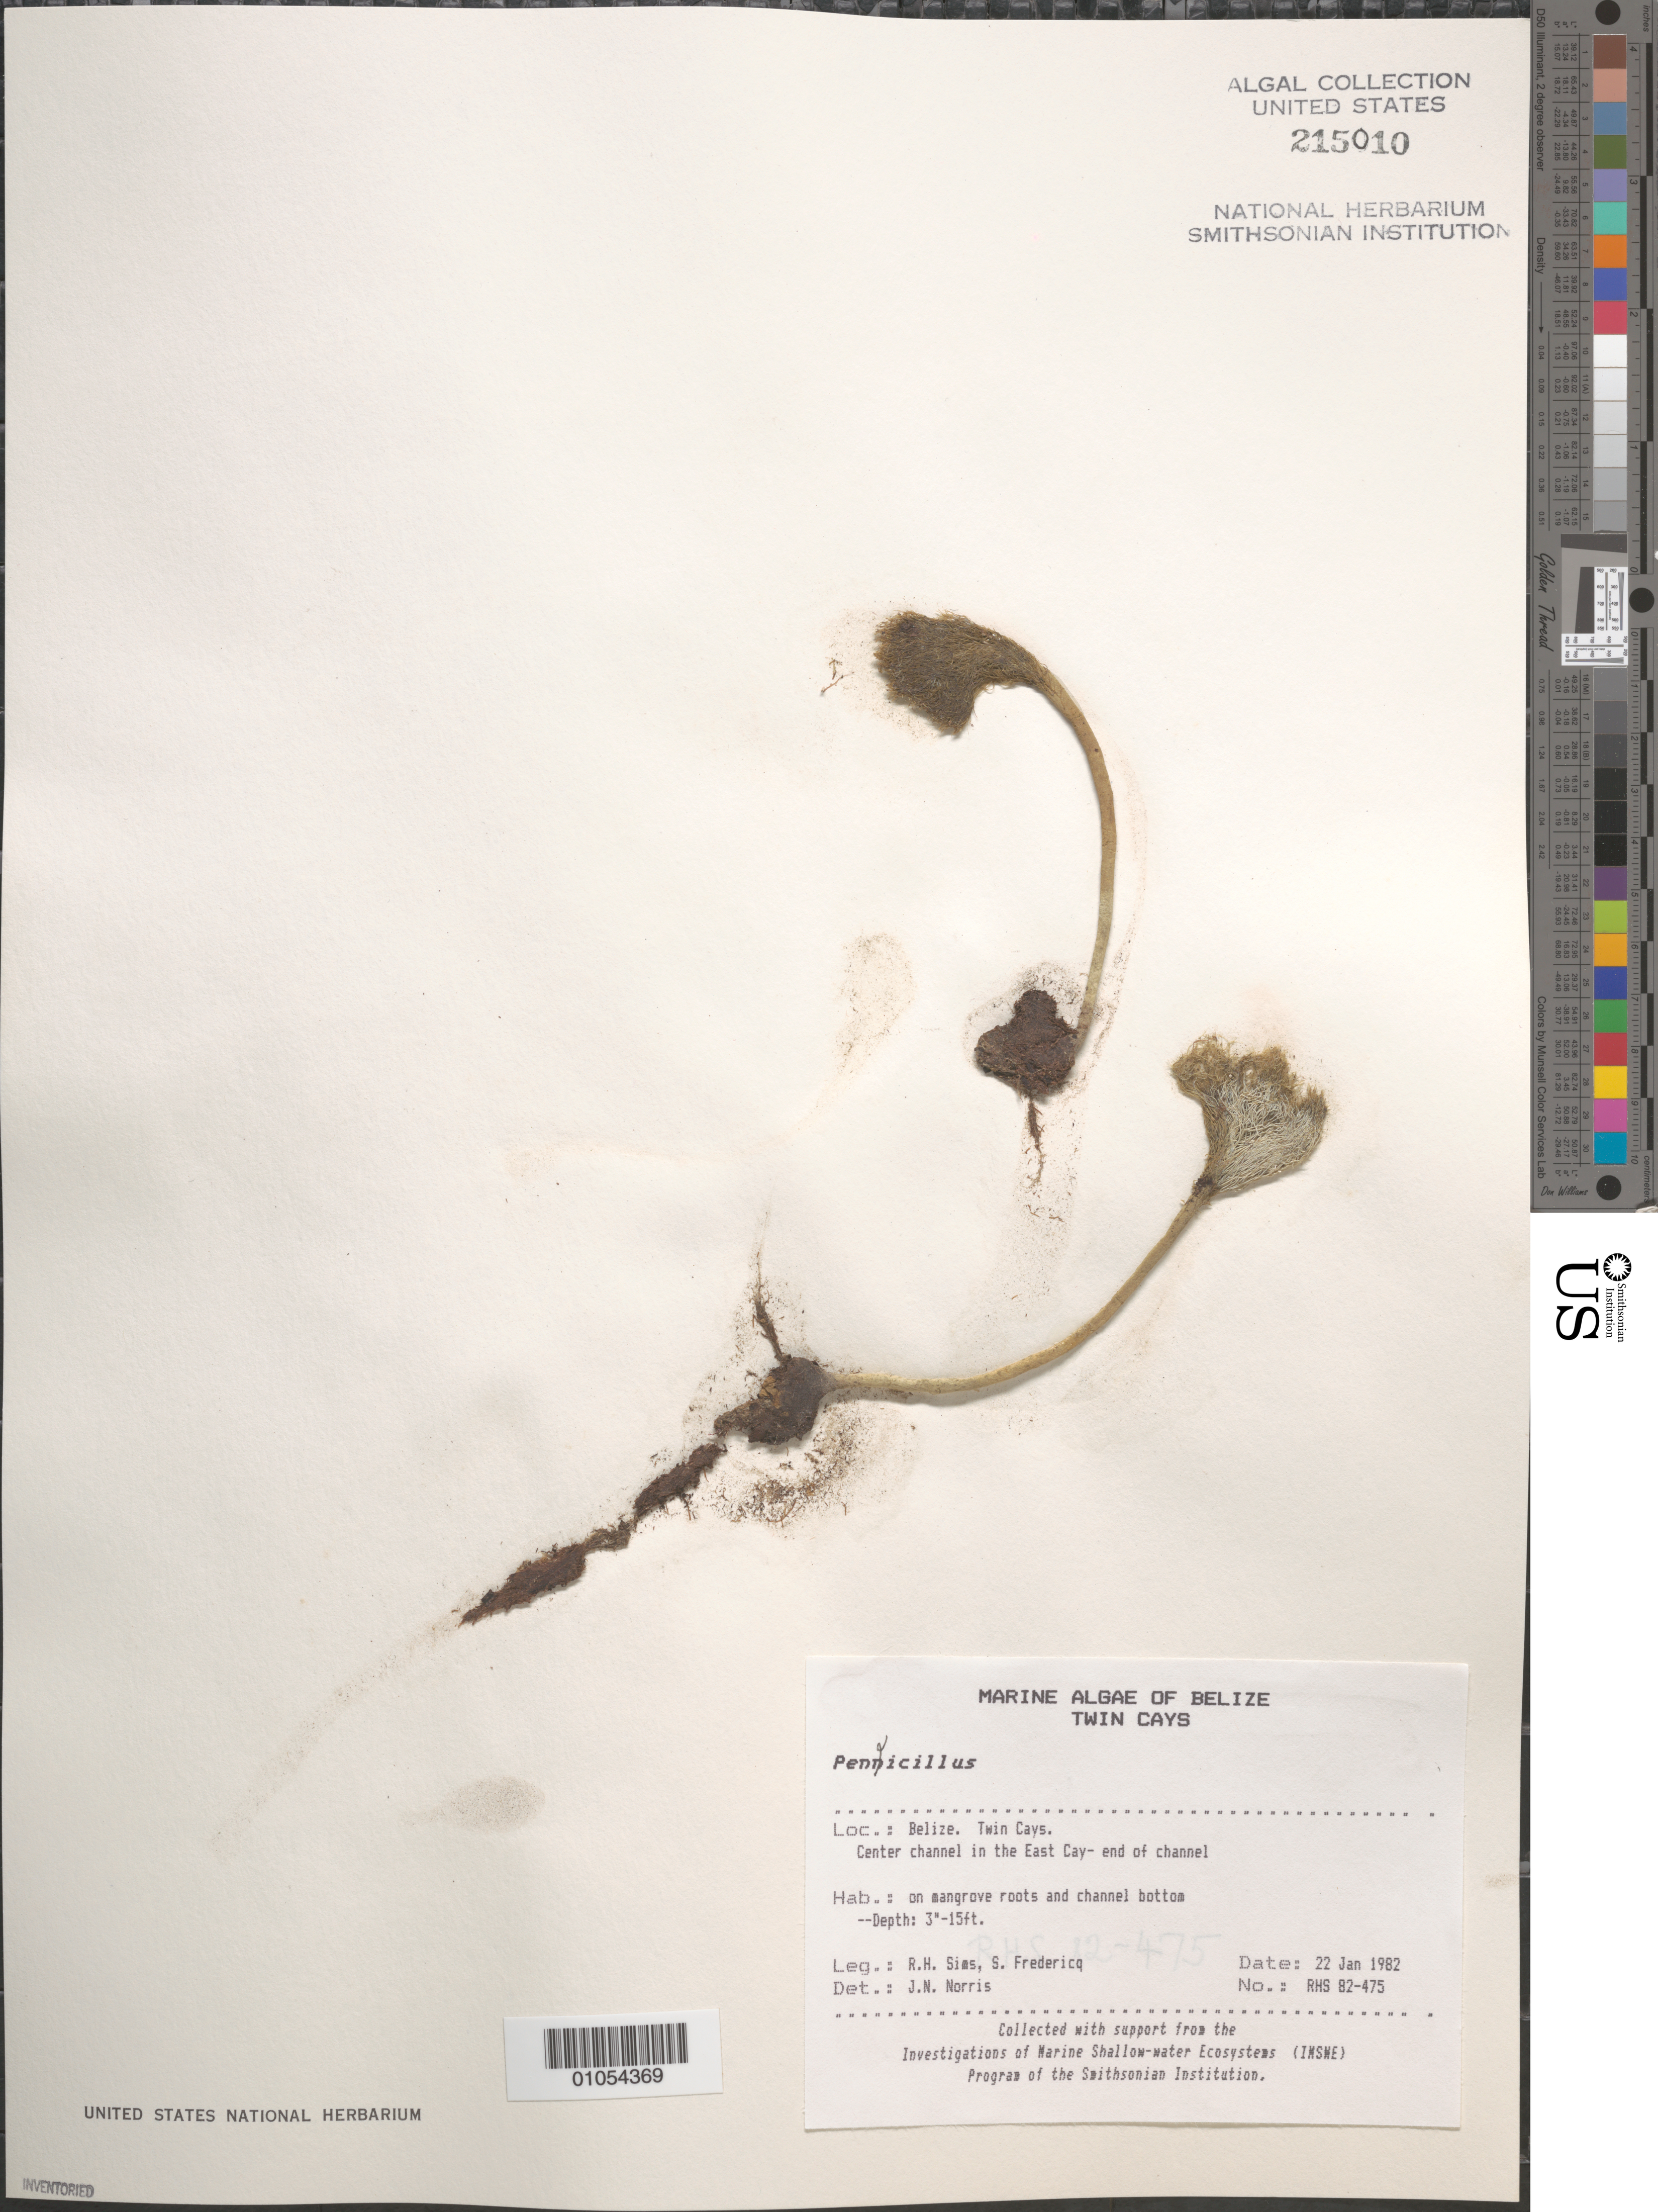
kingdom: Plantae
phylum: Chlorophyta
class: Ulvophyceae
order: Bryopsidales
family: Udoteaceae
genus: Penicillus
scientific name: Penicillus sp.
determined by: Norris, James N.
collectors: R. H. Sims & S. Fredericq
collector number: RHS 82-475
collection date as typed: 22 Jan 1982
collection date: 1982-01-22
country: Belize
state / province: Stann Creek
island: Twin Cays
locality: Center channel in the East Cay end of channel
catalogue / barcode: US 215010